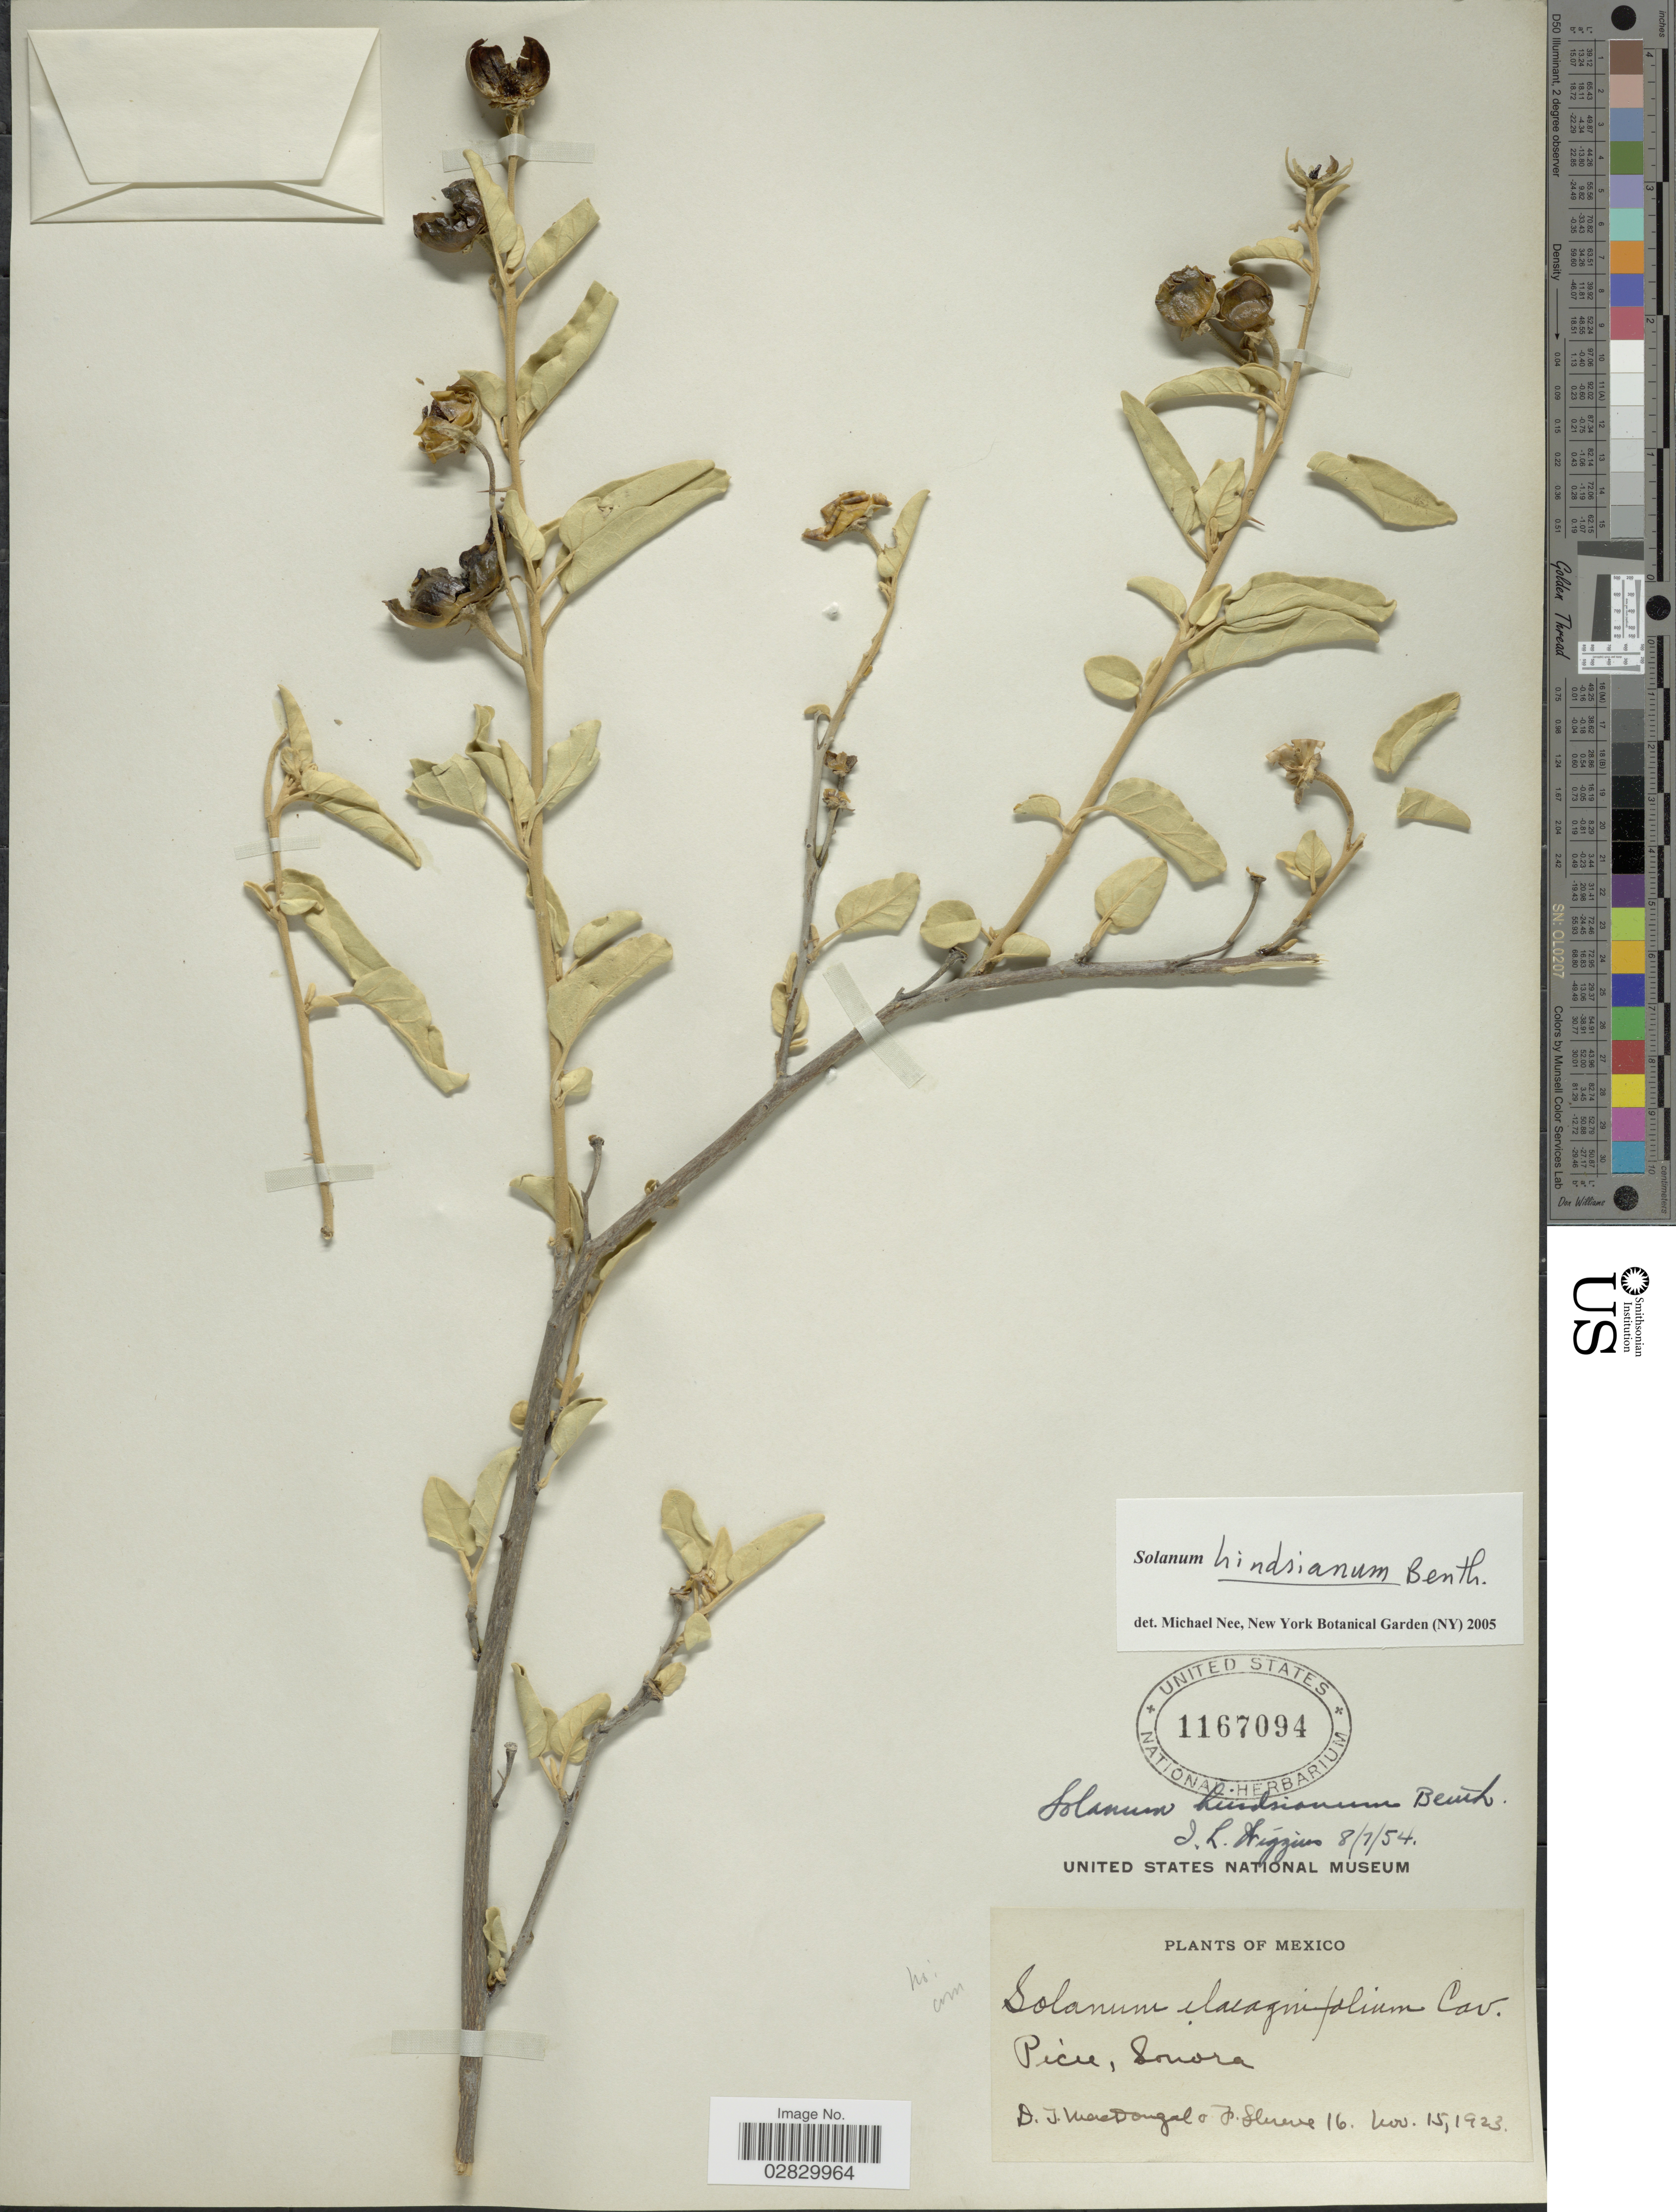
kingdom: Plantae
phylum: Tracheophyta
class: Magnoliopsida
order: Solanales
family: Solanaceae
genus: Solanum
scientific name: Solanum hindsianum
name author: Benth.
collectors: D. T. MacDougal & F. Shreve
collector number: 16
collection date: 1923-11-15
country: Mexico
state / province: Sonora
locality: Picu.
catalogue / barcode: US 1167094